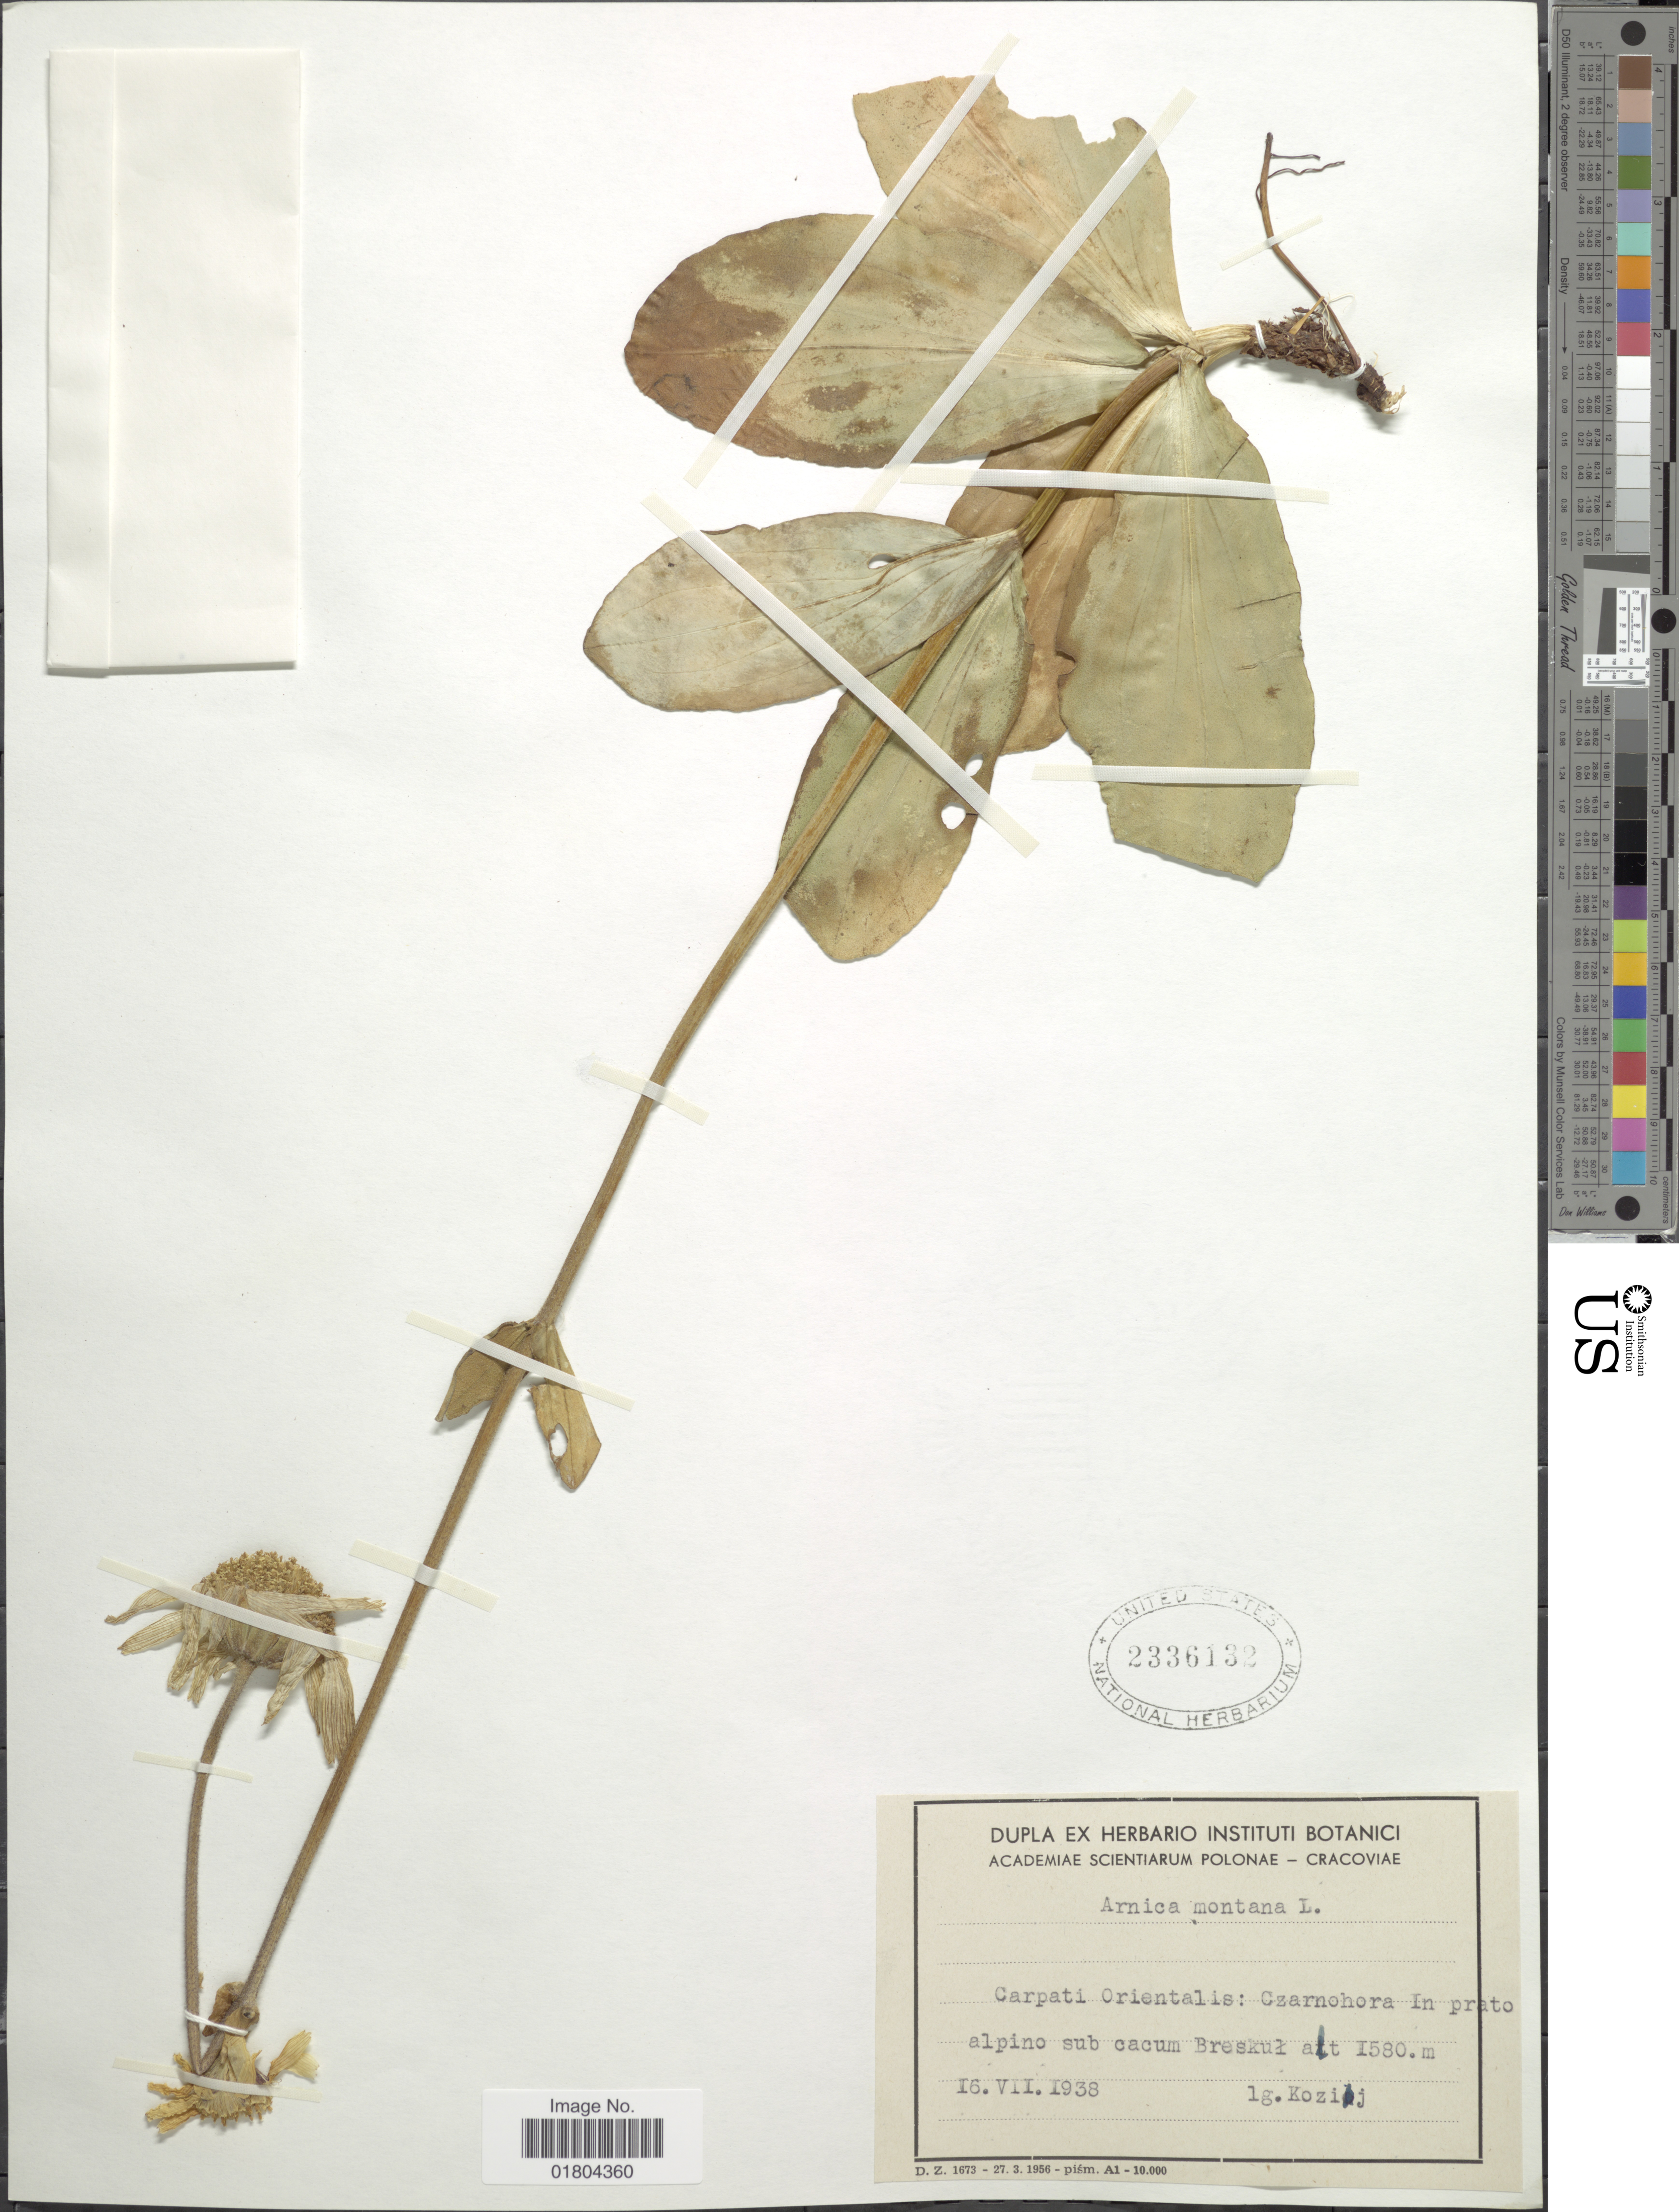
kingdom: Plantae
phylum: Tracheophyta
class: Magnoliopsida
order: Asterales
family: Asteraceae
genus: Arnica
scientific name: Arnica montana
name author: L.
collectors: G. Kozij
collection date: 1938-07-16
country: Ukraine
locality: Carpati Orientalis: Czarnohora. In prato alpino sub cacum Breskul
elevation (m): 1580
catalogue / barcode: US 2336132